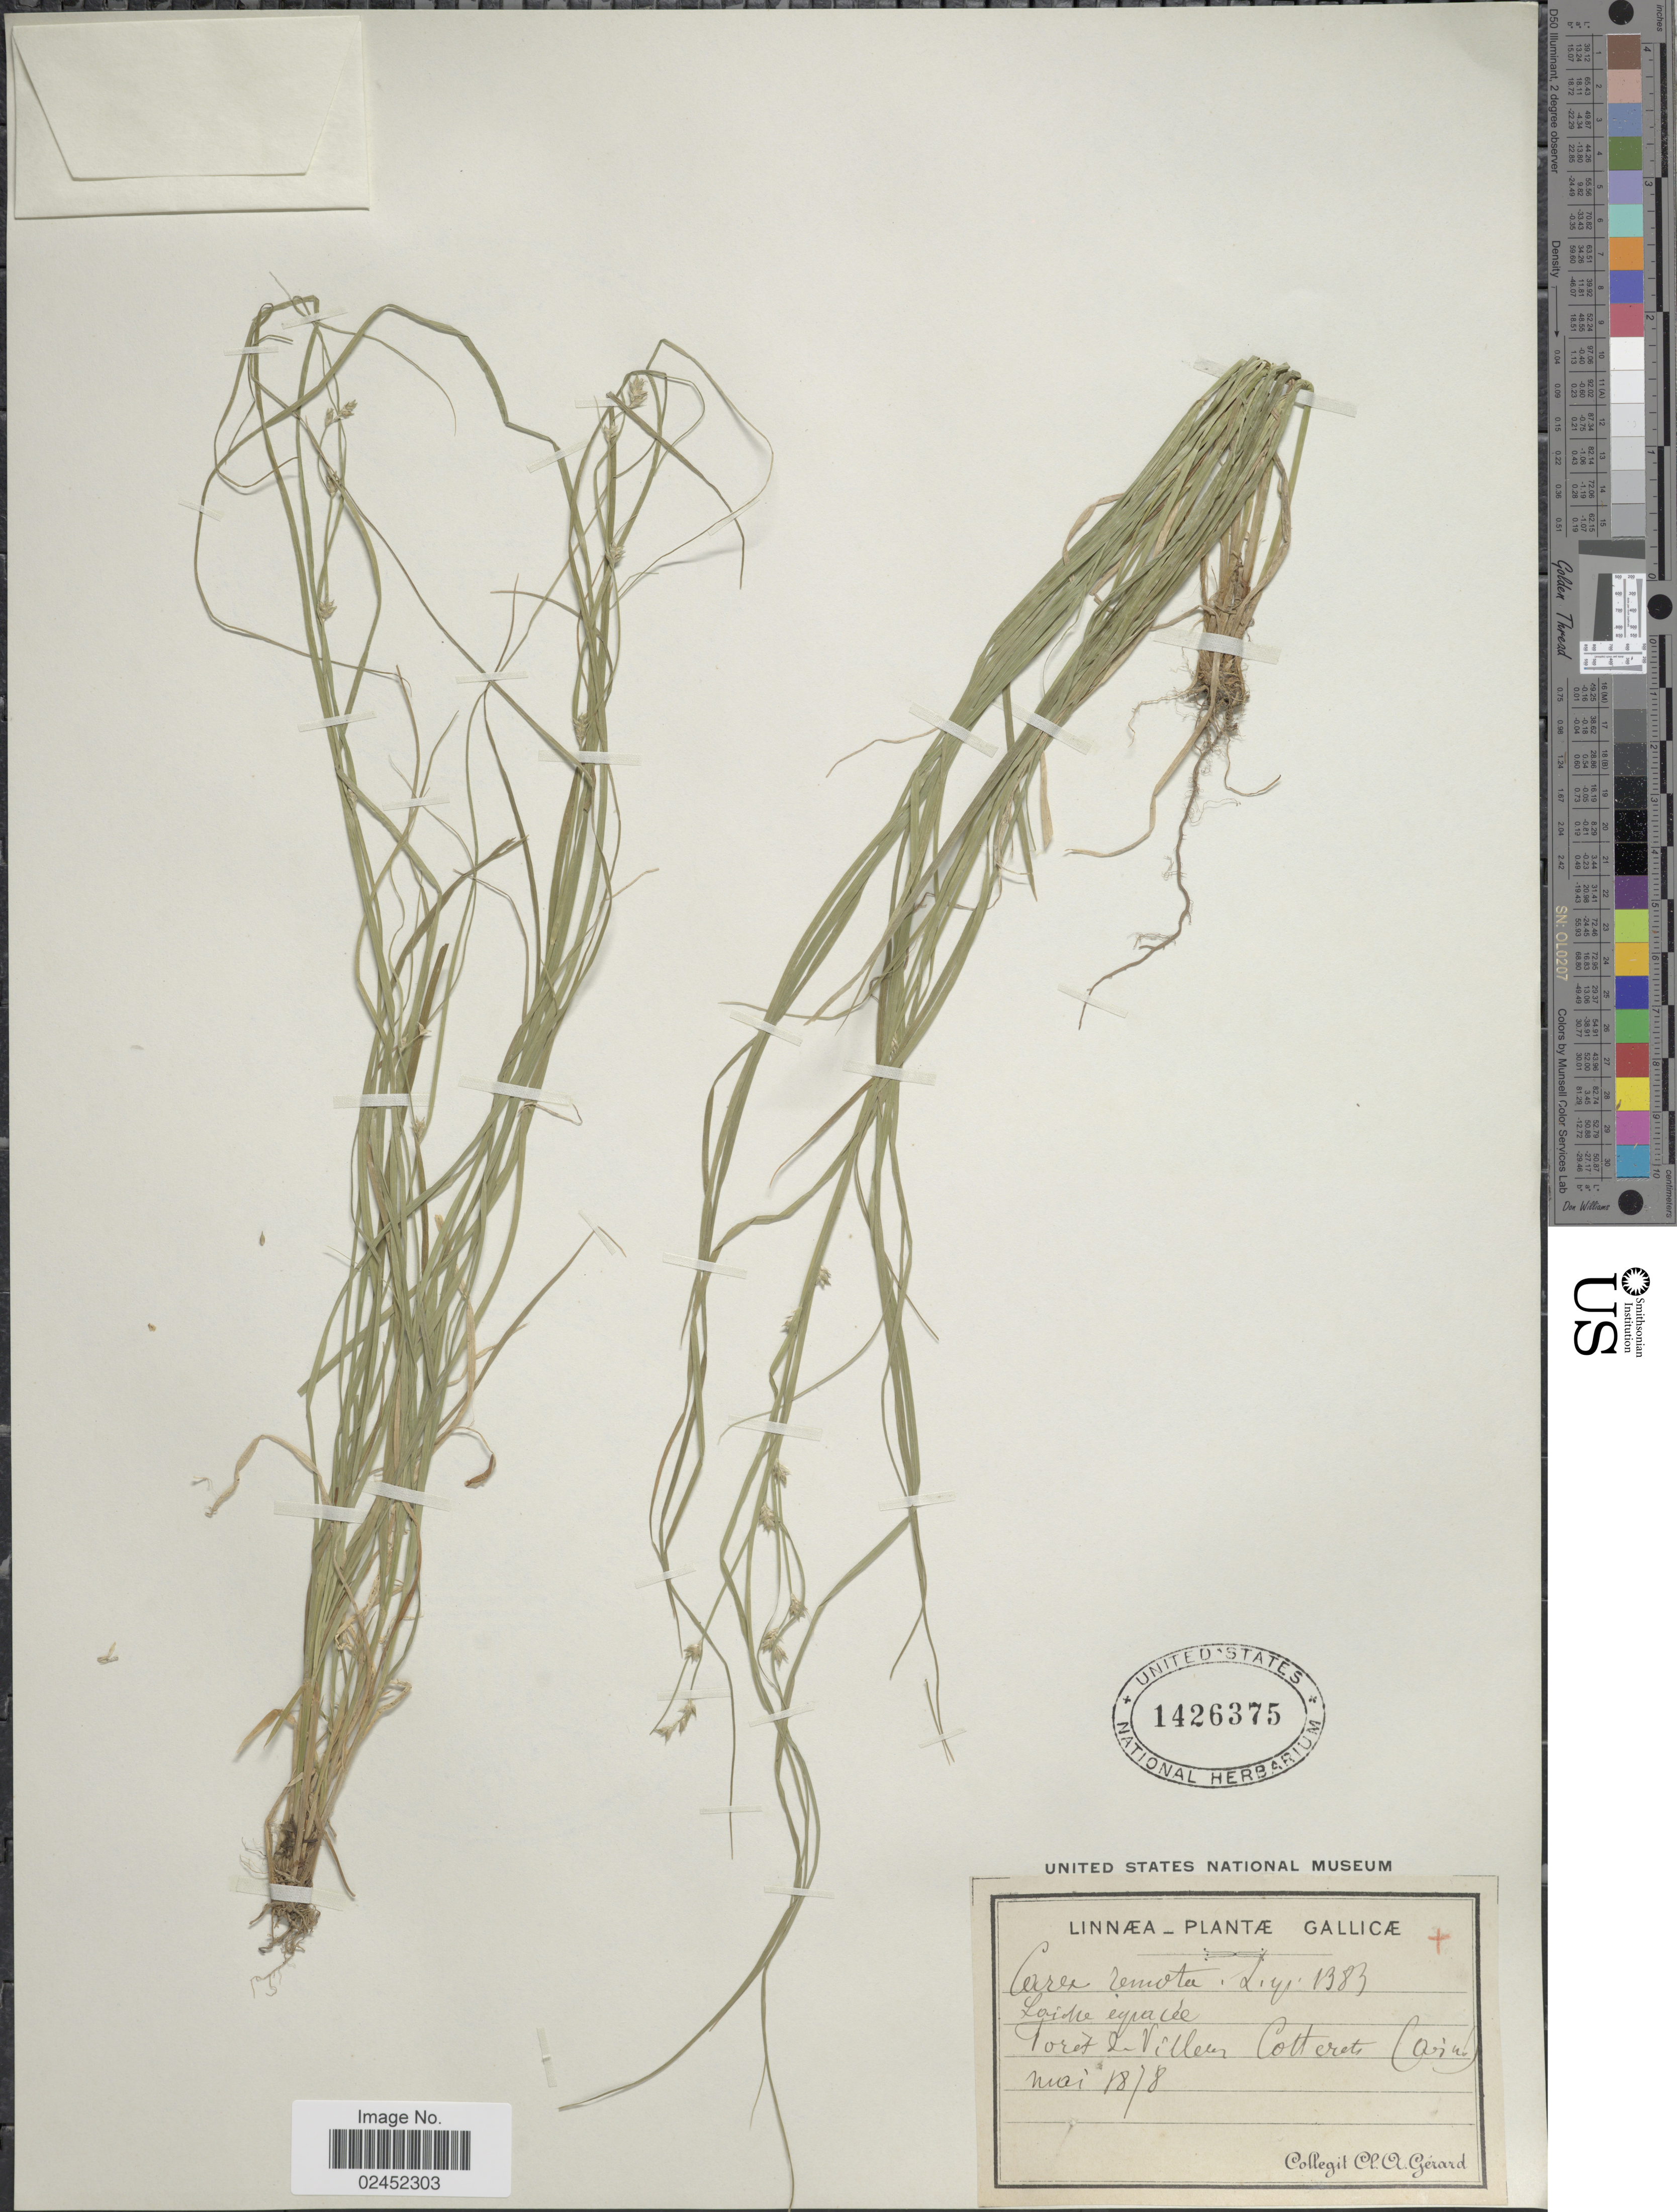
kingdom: Plantae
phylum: Tracheophyta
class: Liliopsida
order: Poales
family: Cyperaceae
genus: Carex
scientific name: Carex remota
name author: L.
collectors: C. Gerard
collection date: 1878-05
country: France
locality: Foret de Ville [illegible text] Cotterets Cair [illegible text]. [interpreted] Gallicae.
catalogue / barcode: US 1426375